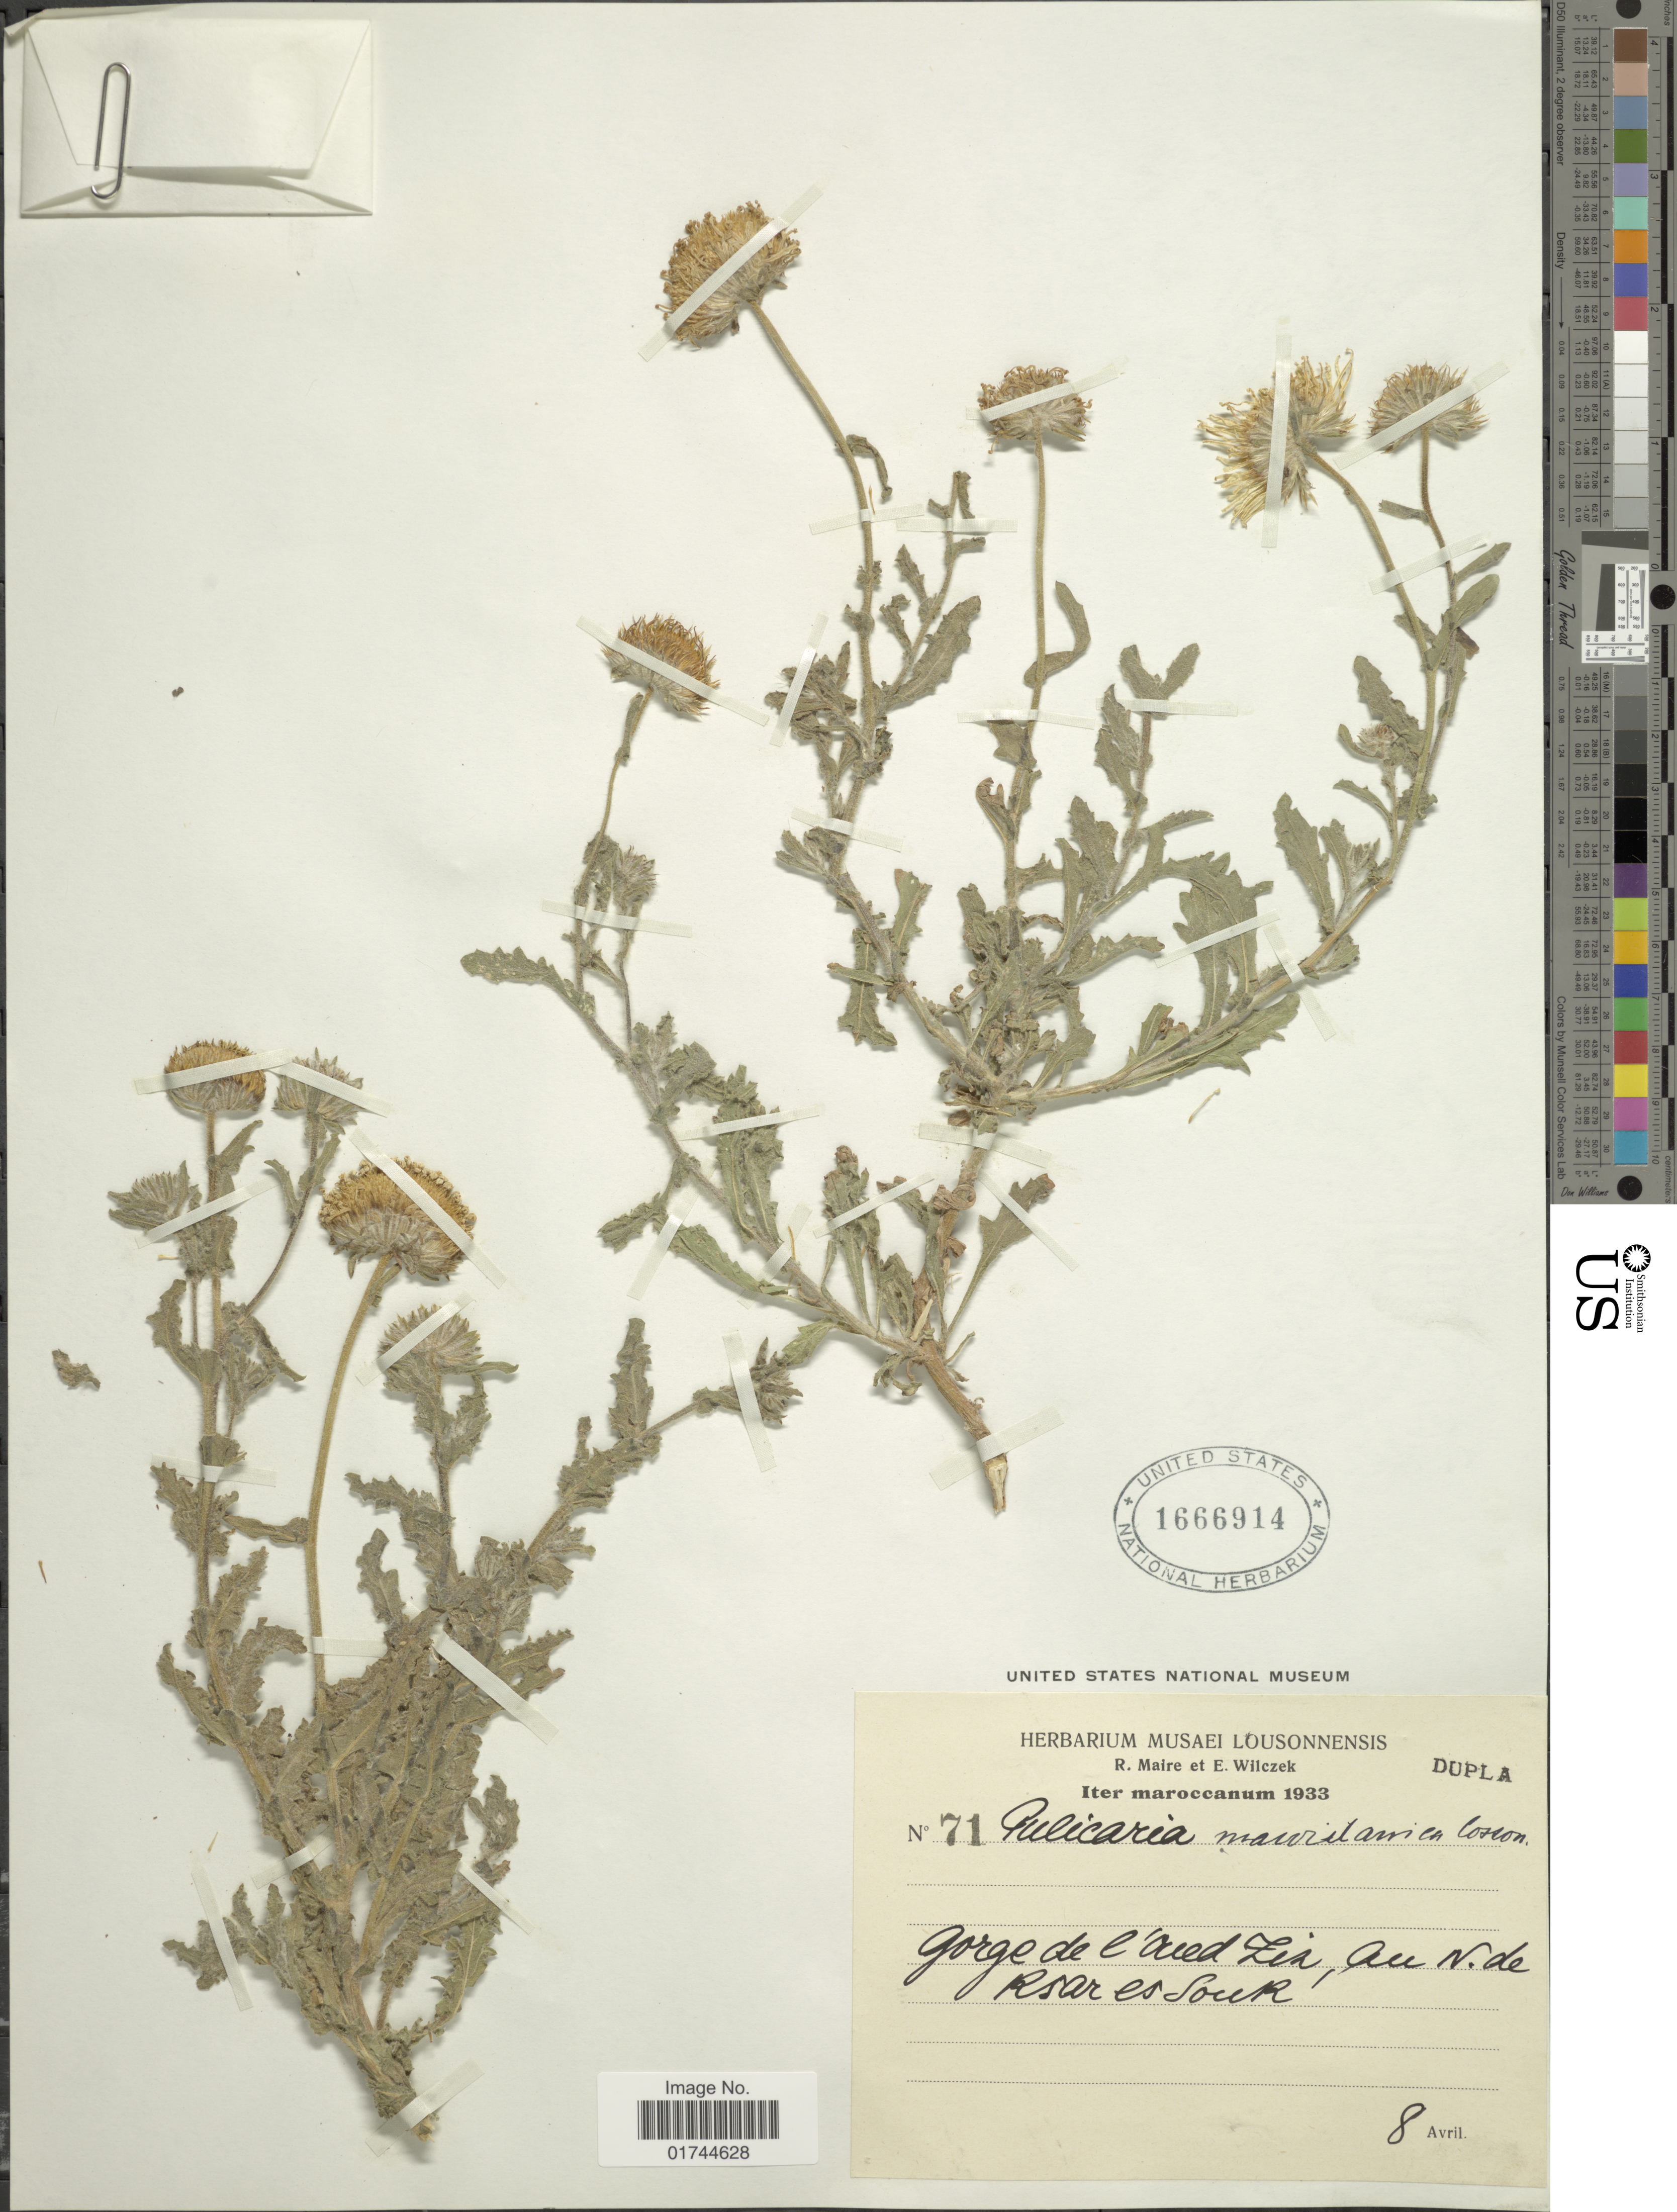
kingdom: Plantae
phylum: Tracheophyta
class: Magnoliopsida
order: Asterales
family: Asteraceae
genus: Pulicaria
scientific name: Pulicaria mauritanica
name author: Batt.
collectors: R. C. Maire & E. Wilczek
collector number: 71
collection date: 1933-04-08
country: Morocco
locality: Gorge de l'Oued Ziz, Au N. de Ksar es-Souk.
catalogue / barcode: US 1666914